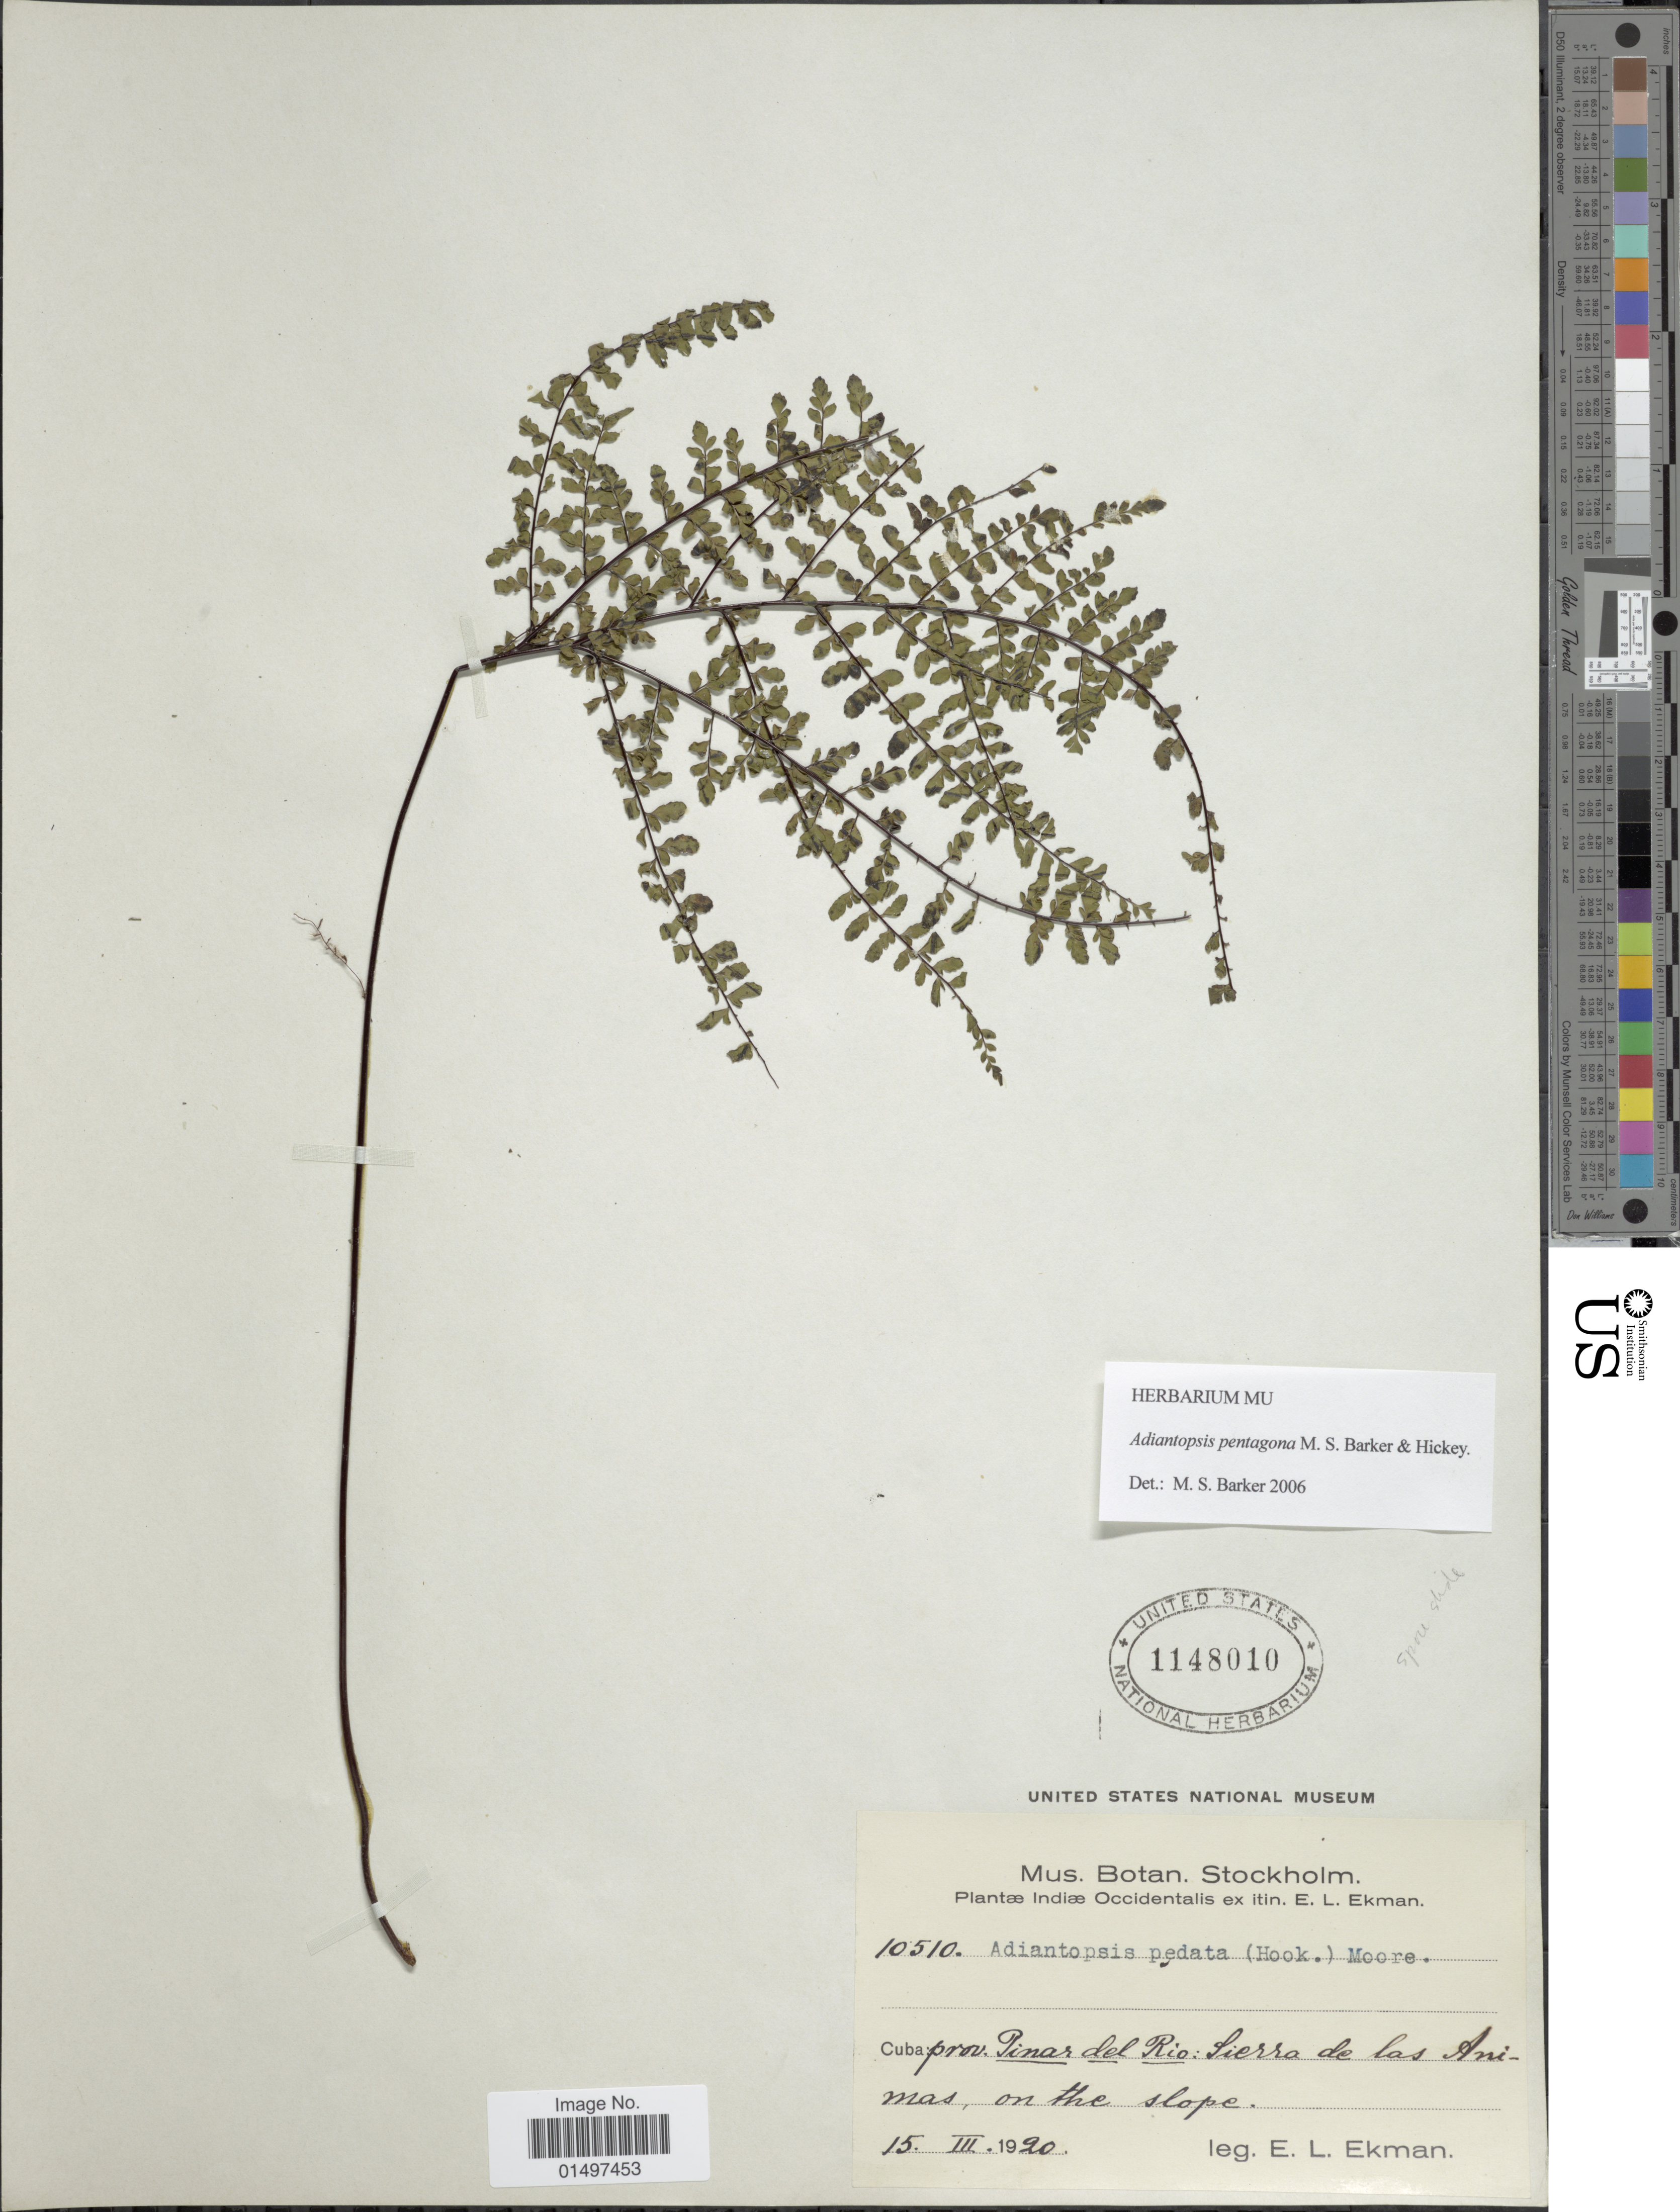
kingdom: Plantae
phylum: Tracheophyta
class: Polypodiopsida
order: Polypodiales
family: Pteridaceae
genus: Adiantopsis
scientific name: Adiantopsis pentagona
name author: M.S. Barker & Hickey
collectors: E. L. Ekman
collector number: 10510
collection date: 1920-03-15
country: Cuba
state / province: Pinar del Río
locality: Prov. Pinar del Rio: Sierra de las Animas, on the slope.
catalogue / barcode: US 1148010